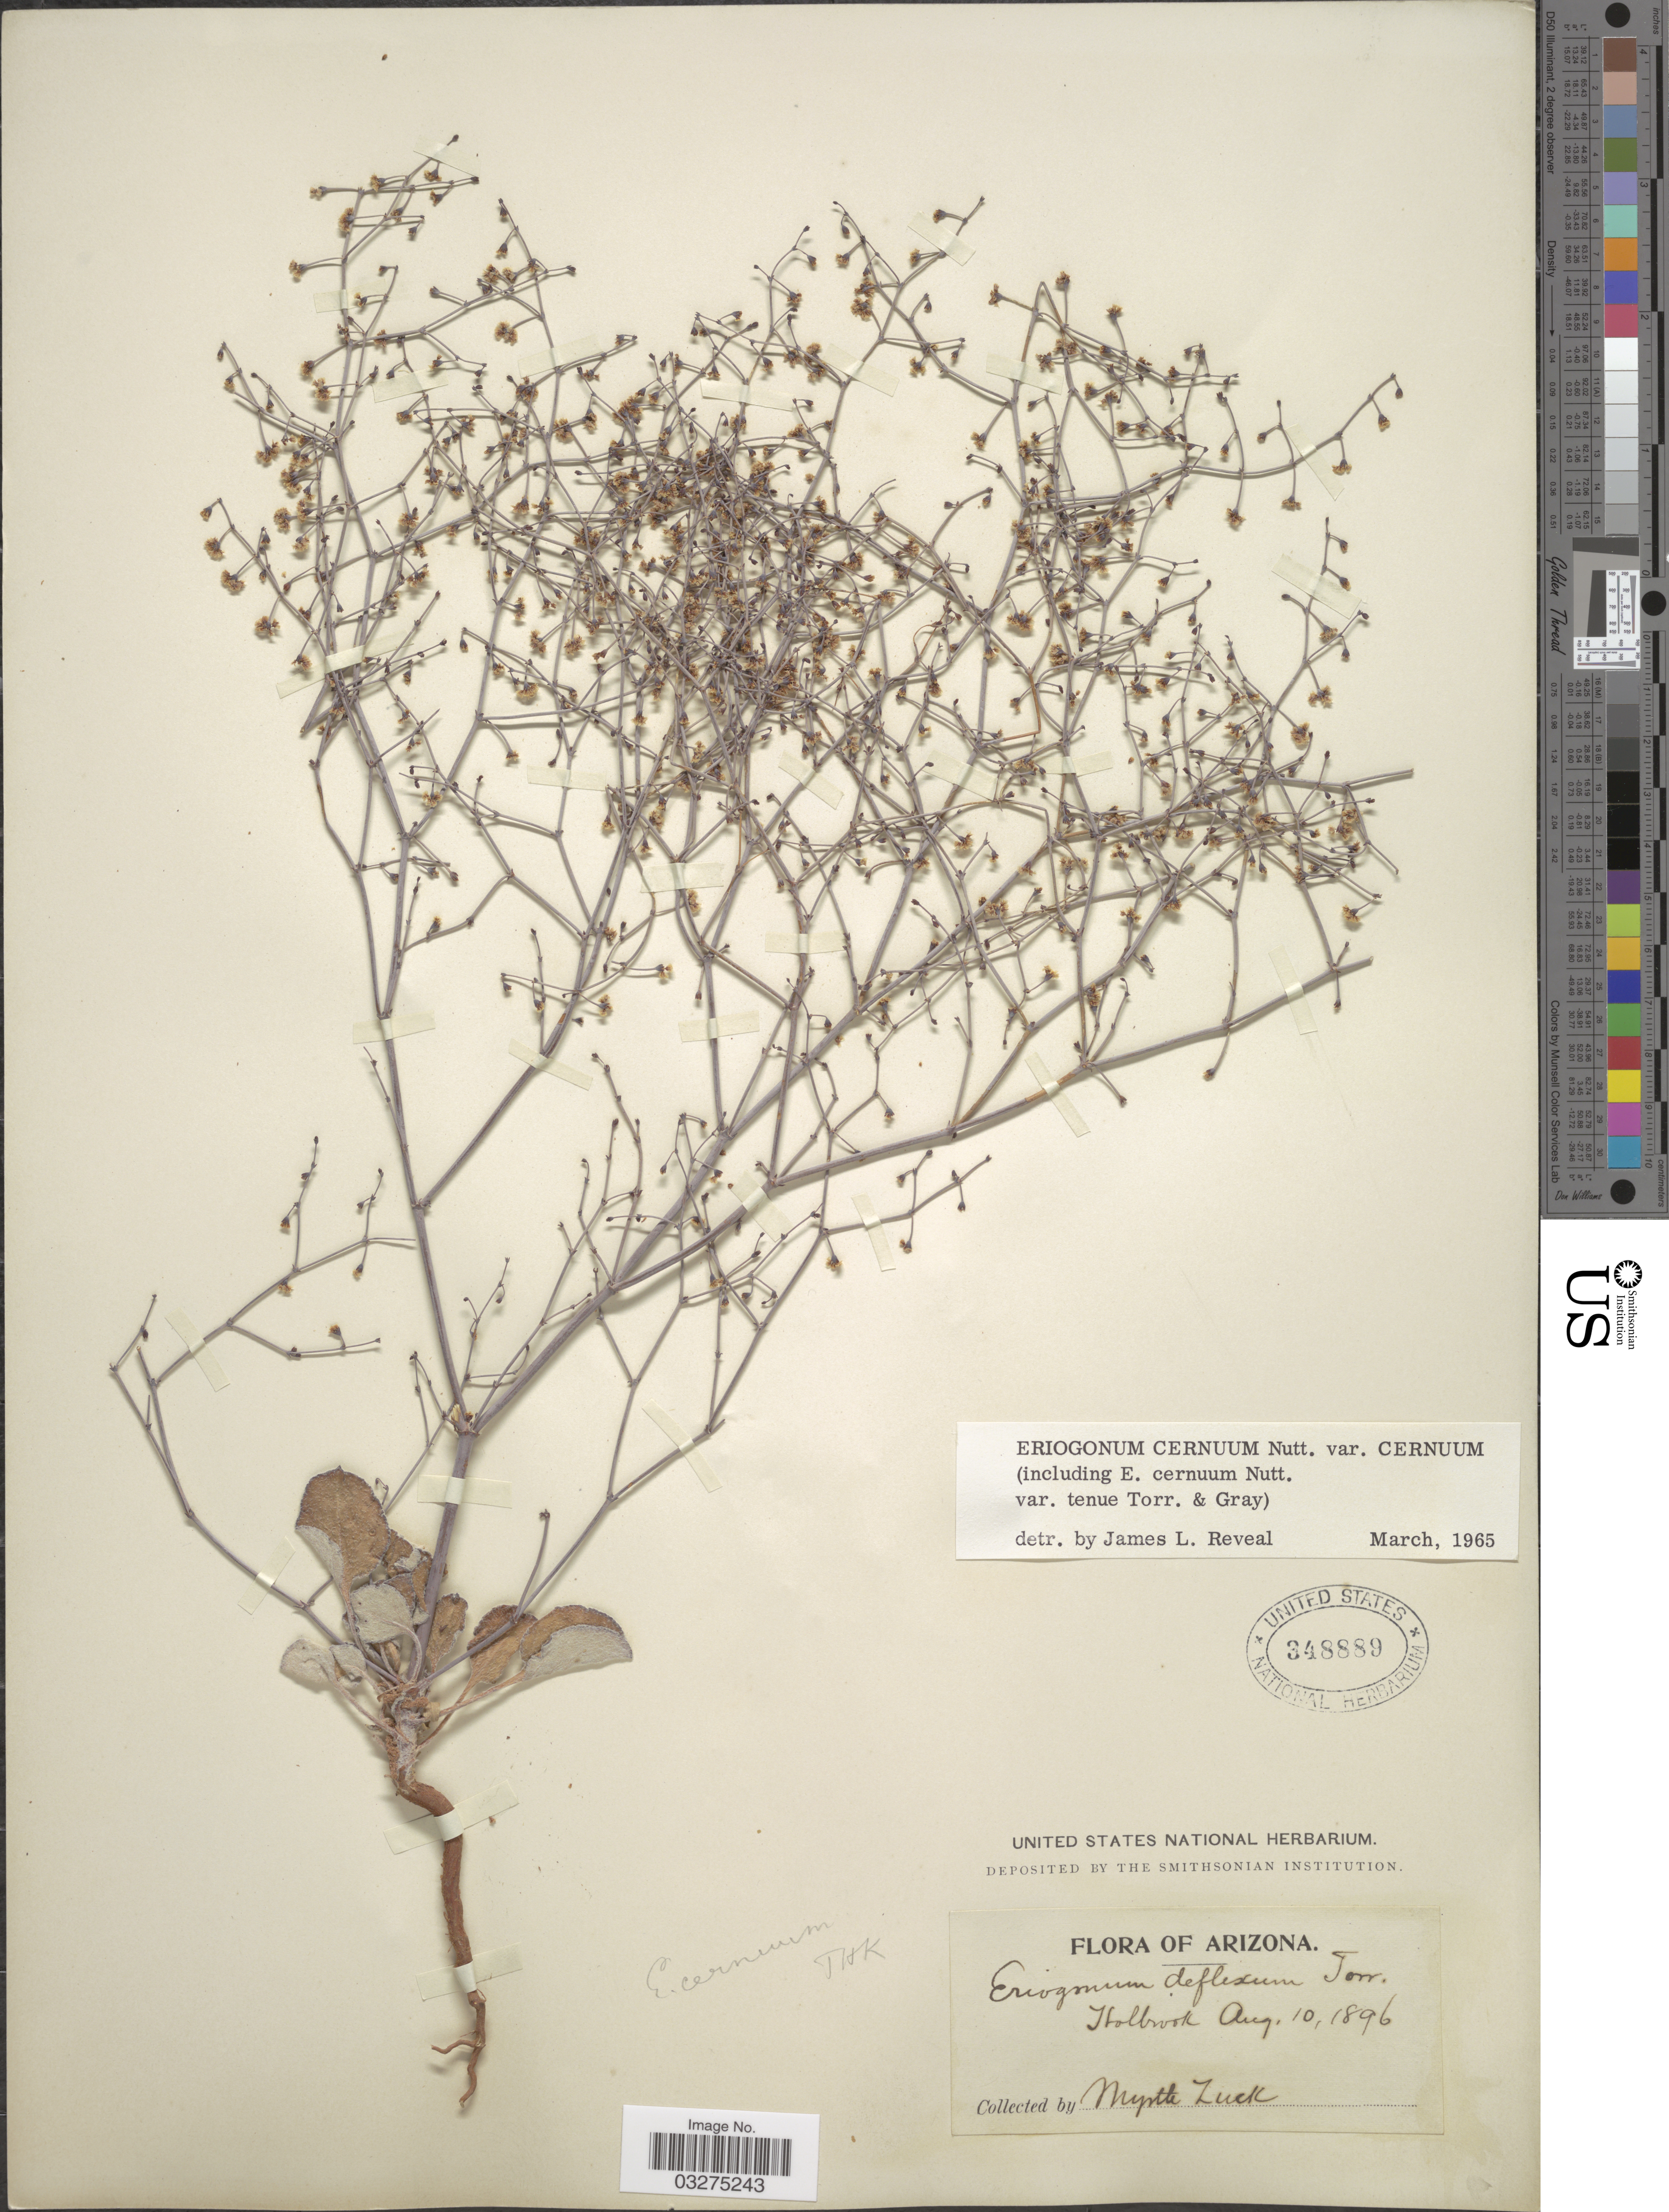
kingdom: Plantae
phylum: Tracheophyta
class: Magnoliopsida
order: Caryophyllales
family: Polygonaceae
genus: Eriogonum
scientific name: Eriogonum cernuum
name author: Nutt.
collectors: M. Zuck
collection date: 1896-08-10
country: United States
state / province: Arizona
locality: Holbrook.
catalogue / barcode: US 348889